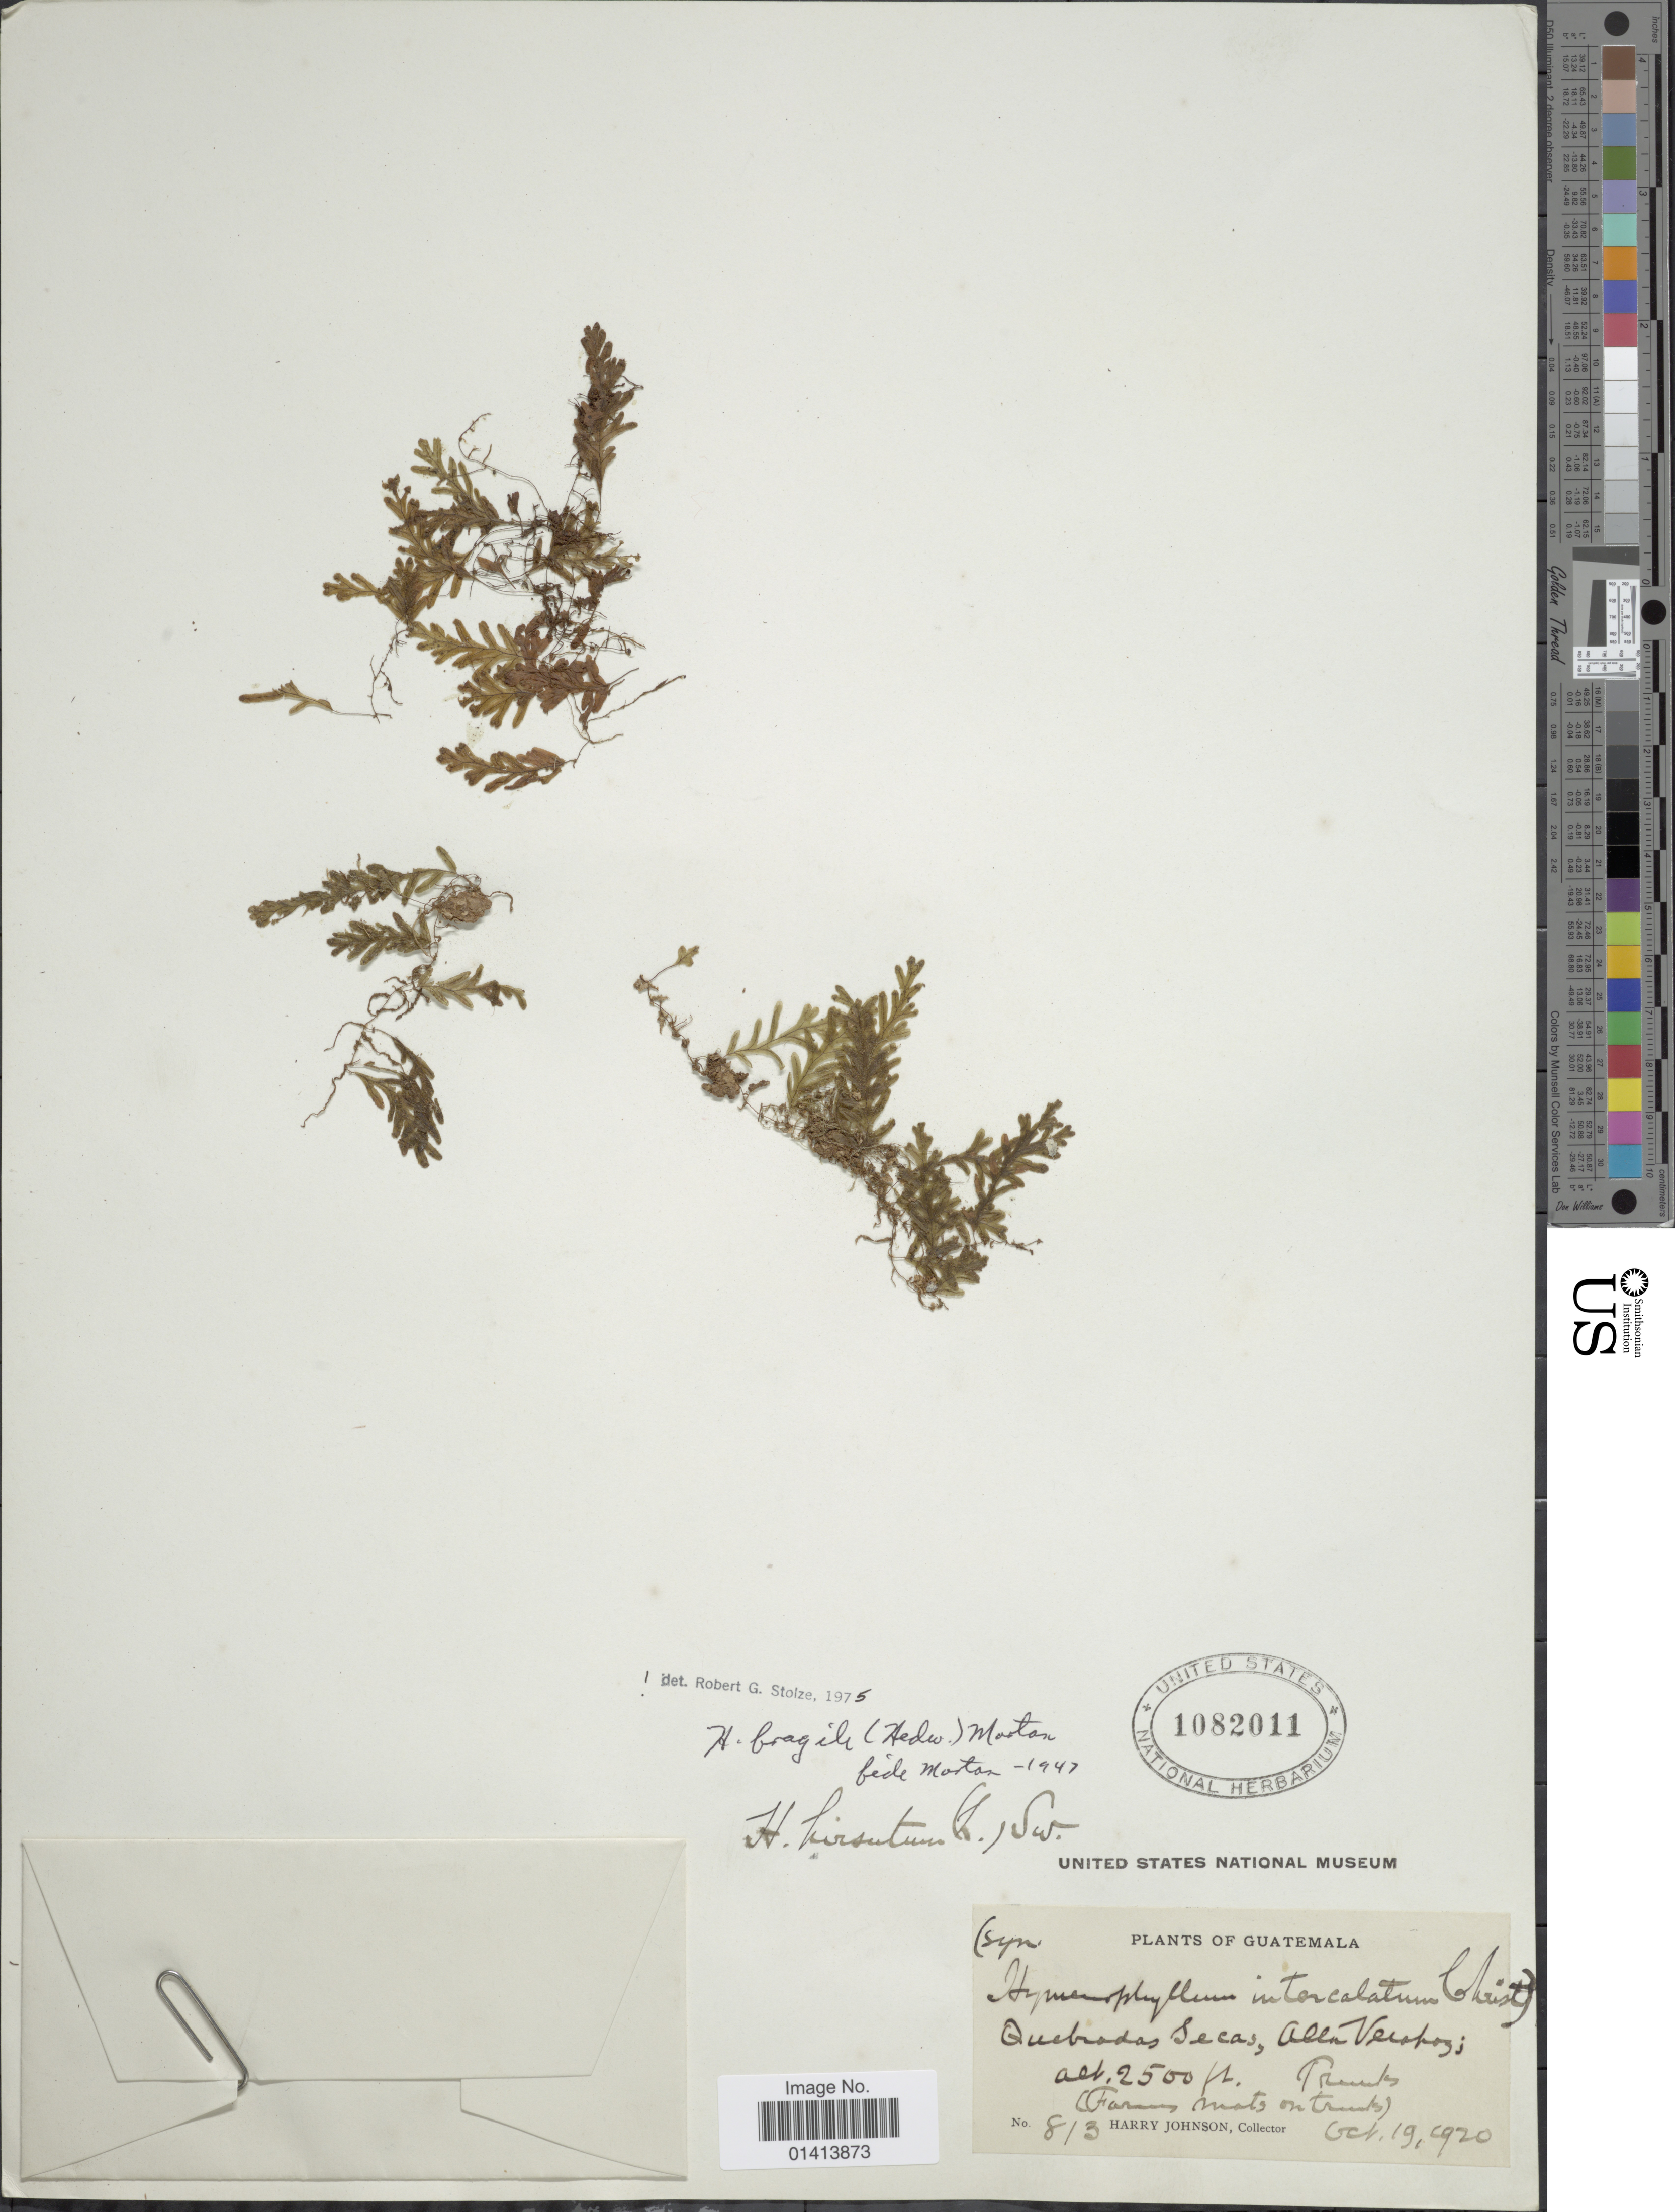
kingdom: Plantae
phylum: Tracheophyta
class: Polypodiopsida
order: Hymenophyllales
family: Hymenophyllaceae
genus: Hymenophyllum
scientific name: Hymenophyllum fragile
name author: (Hedw.) C.V. Morton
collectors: H. Johnson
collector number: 813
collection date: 1920-10-19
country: Guatemala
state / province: Alta Verapaz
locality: Quebradas Secas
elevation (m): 762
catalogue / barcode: US 1082011